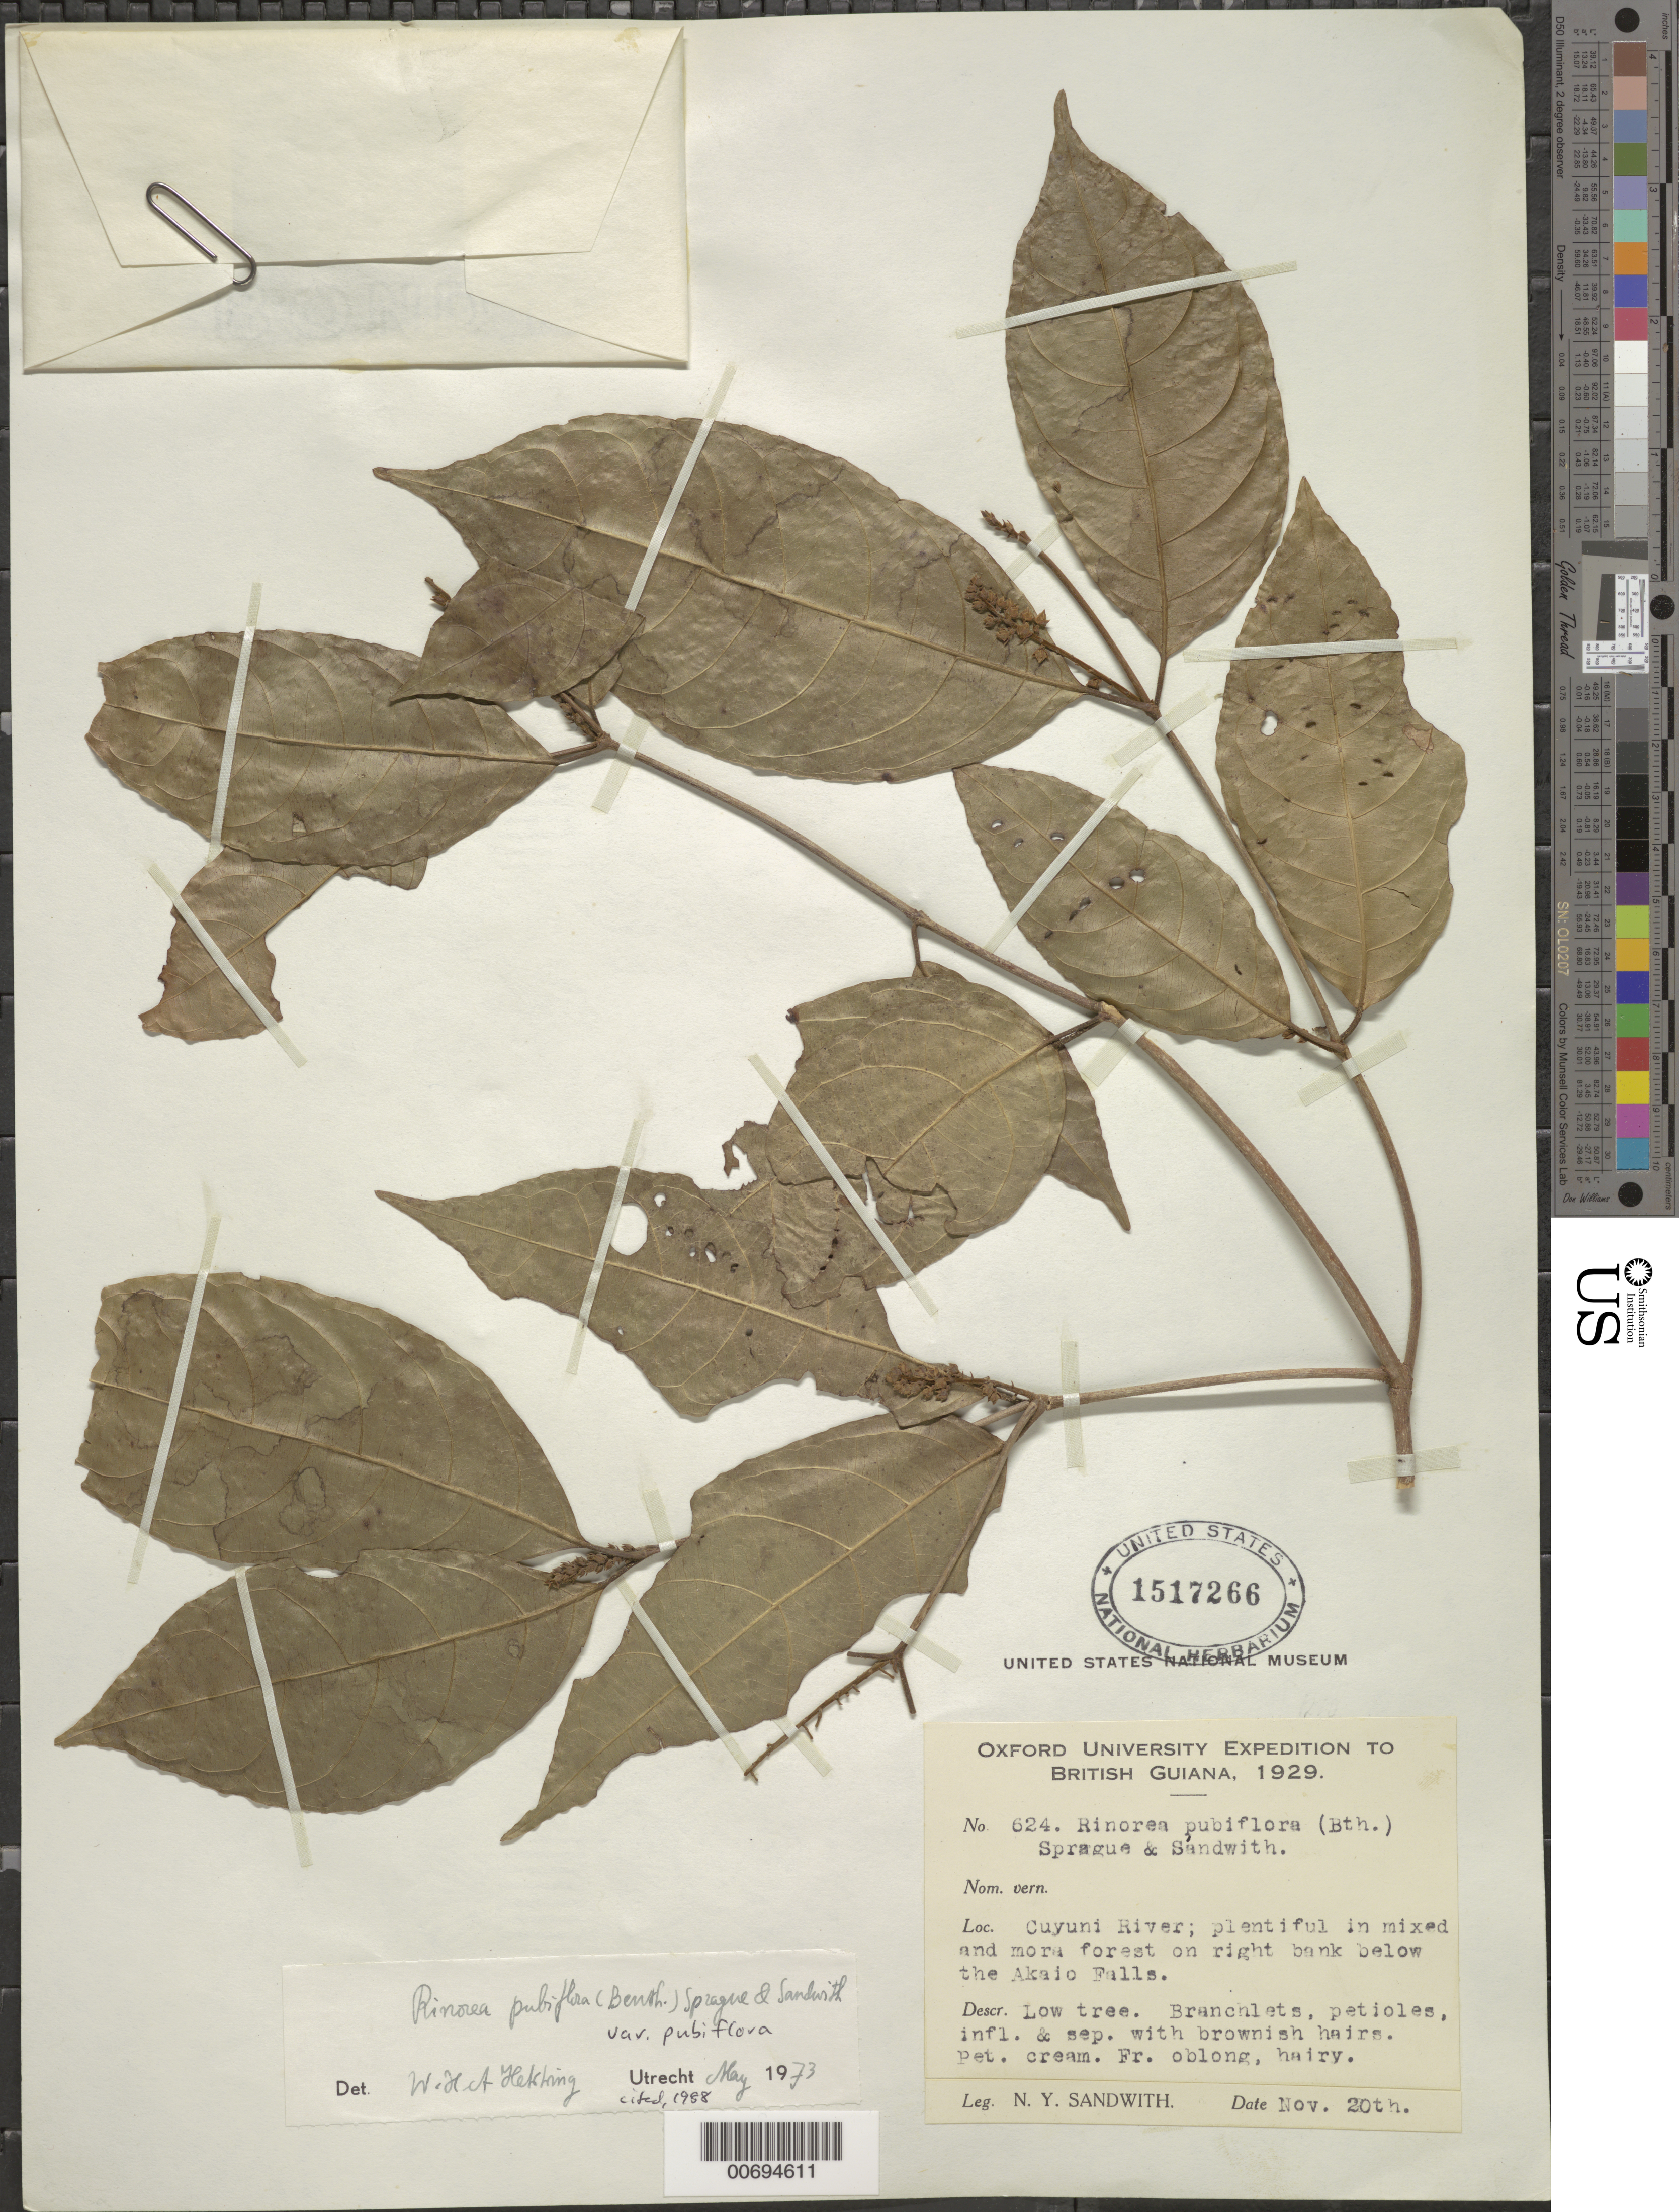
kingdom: Plantae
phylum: Tracheophyta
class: Magnoliopsida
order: Malpighiales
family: Violaceae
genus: Rinorea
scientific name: Rinorea pubiflora var. pubiflora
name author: (Benth.) Sprague & Sandwith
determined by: Hekking, W. H. A.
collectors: N. Y. Sandwith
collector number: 624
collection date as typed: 20-Nov-29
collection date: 1929-11-20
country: Guyana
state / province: Cuyuni-Mazaruni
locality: Cuyuni R., below Akaio Falls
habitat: Mixed and mora forest along river; plentiful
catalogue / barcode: US 1517266